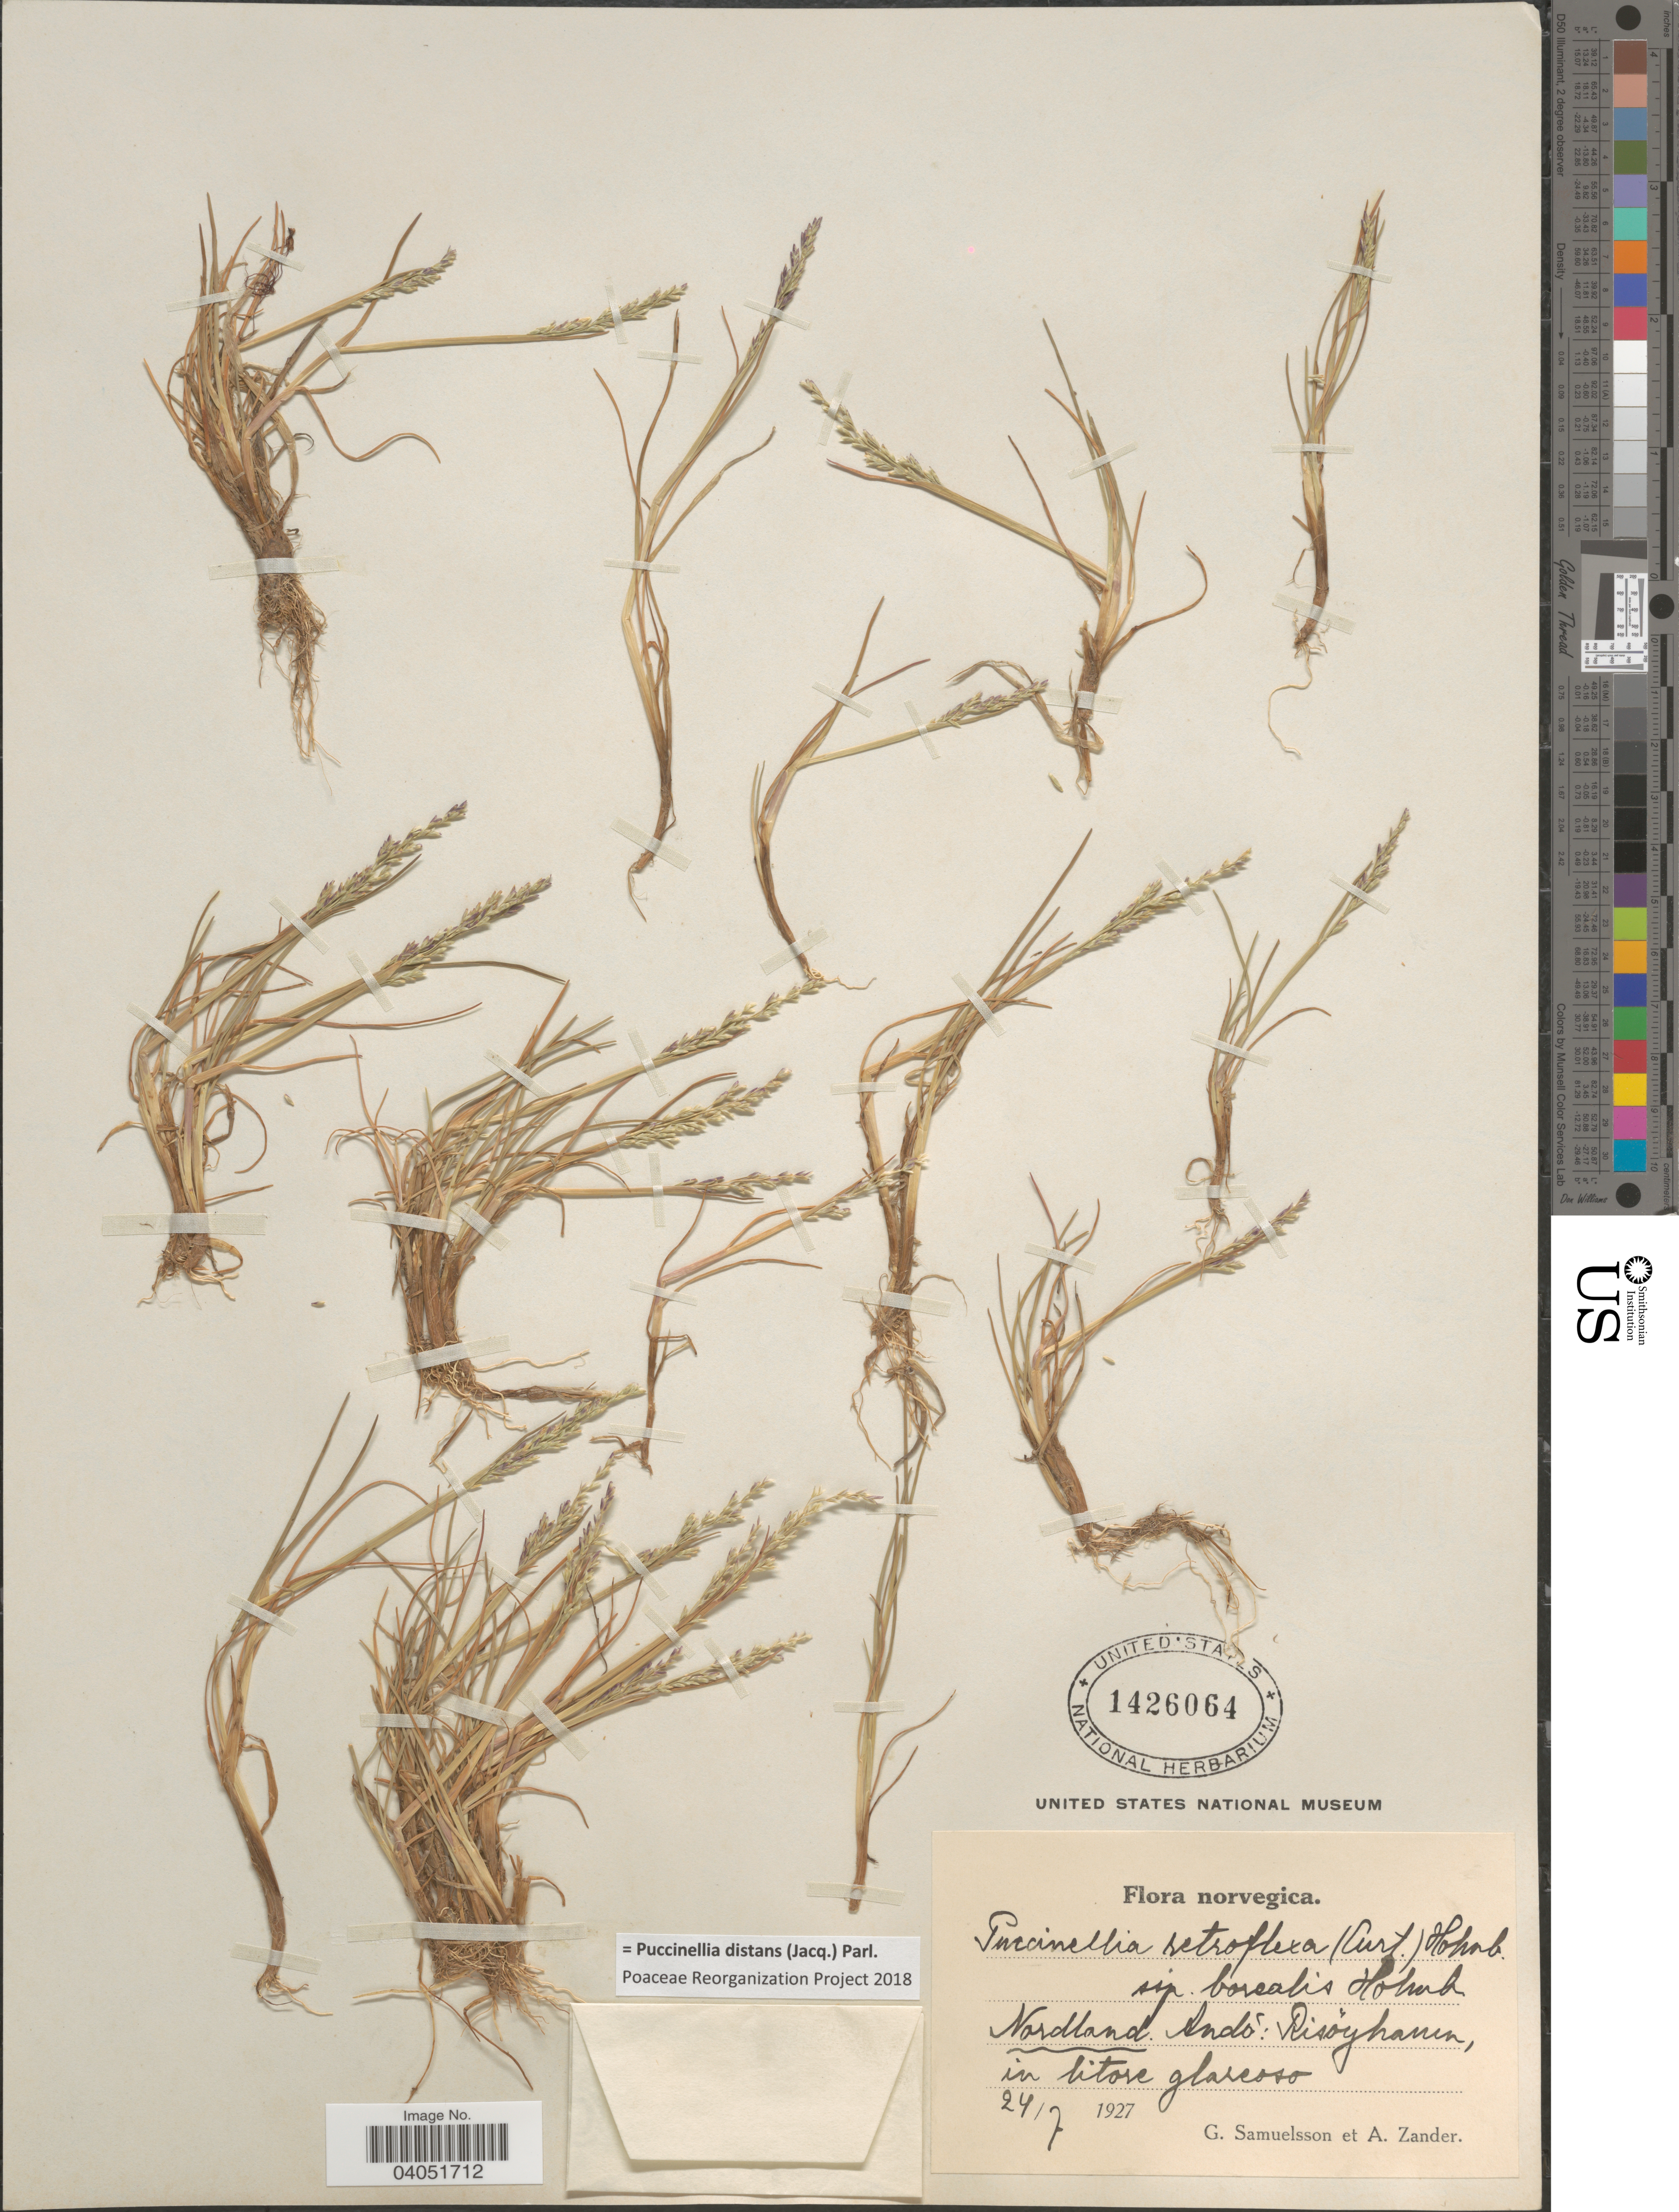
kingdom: Plantae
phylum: Tracheophyta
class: Liliopsida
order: Poales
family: Poaceae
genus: Puccinellia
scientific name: Puccinellia distans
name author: (Jacq.) Parl.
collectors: G. Samuelsson & A. Zander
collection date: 1927-07-24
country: Norway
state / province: Nordland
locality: Norvegica. Anó: Risöyhanen, in litore glareoso.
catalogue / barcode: US 1426064